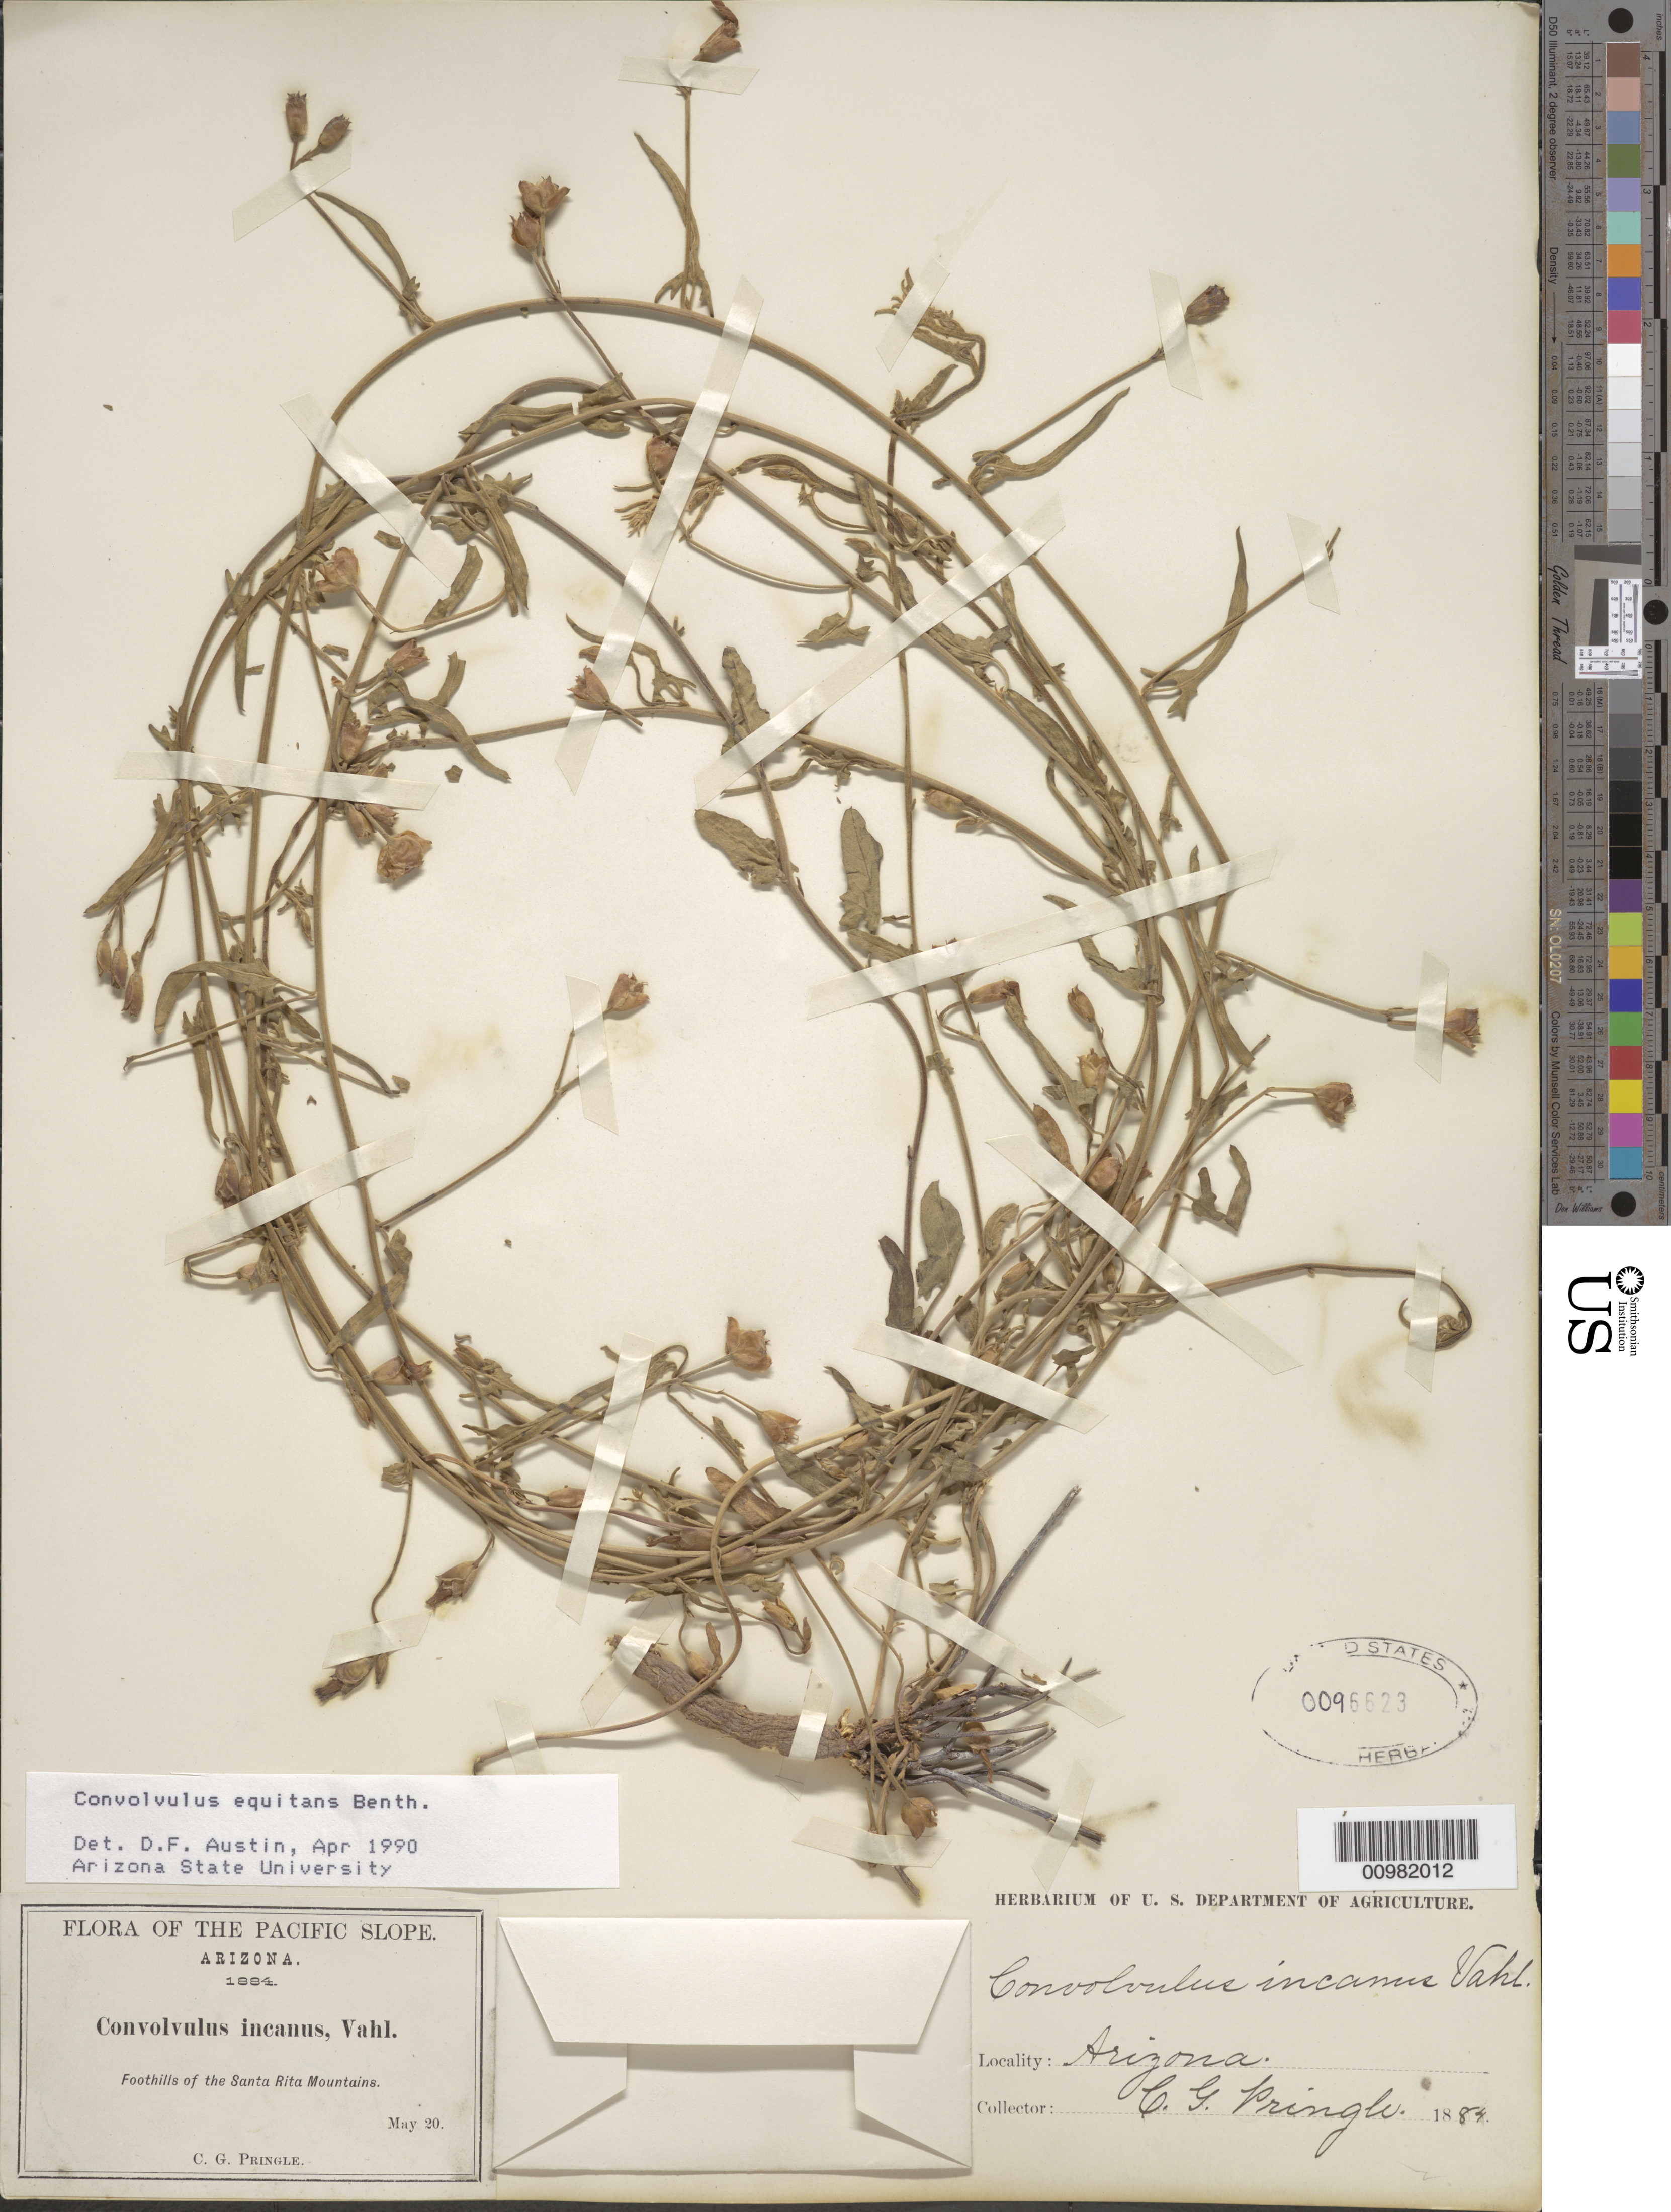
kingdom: Plantae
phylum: Tracheophyta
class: Magnoliopsida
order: Solanales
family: Convolvulaceae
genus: Convolvulus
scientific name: Convolvulus equitans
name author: Benth.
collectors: C. G. Pringle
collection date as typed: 20 May 1884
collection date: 1884-05-20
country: United States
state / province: Arizona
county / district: Santa Cruz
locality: Foothills of the Santa Rita Mts.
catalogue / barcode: US 96623